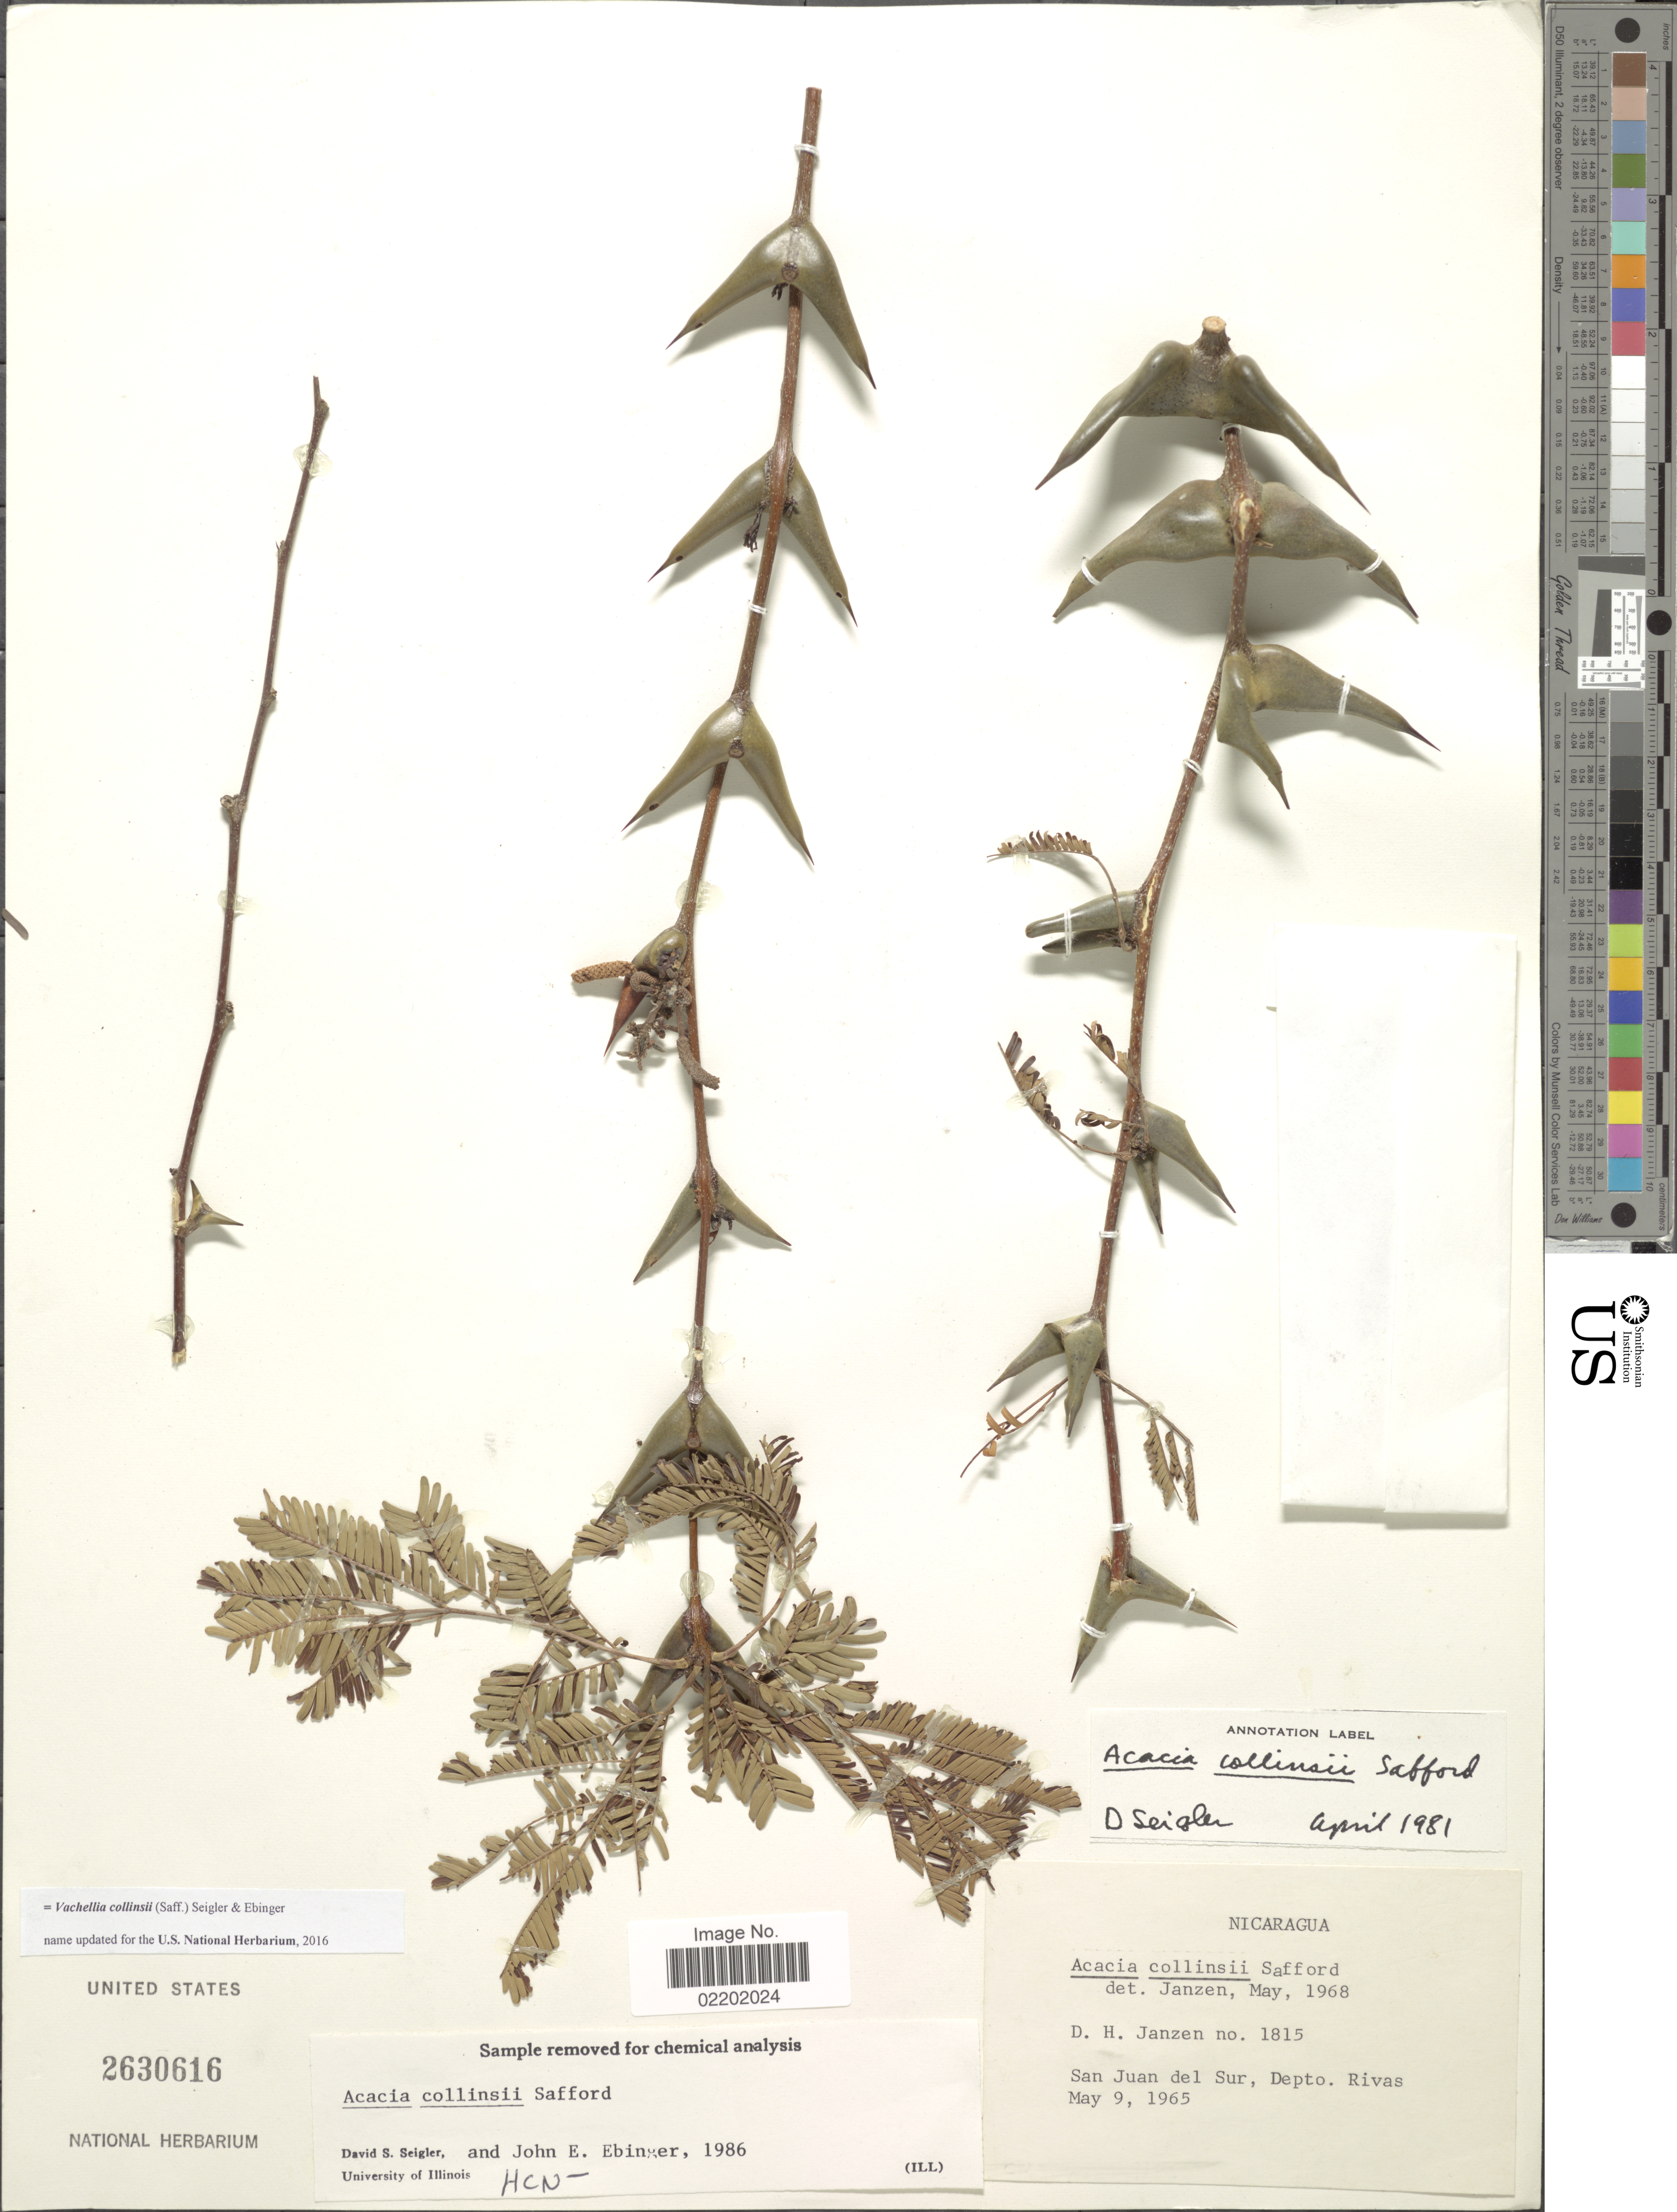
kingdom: Plantae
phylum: Tracheophyta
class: Magnoliopsida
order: Fabales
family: Fabaceae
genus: Vachellia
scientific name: Vachellia collinsii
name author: (Saff.) Seigler & Ebinger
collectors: D. Janzen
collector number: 1815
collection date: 1965-05-09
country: Nicaragua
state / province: Rivas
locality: San Juan del Sur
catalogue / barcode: US 2630616